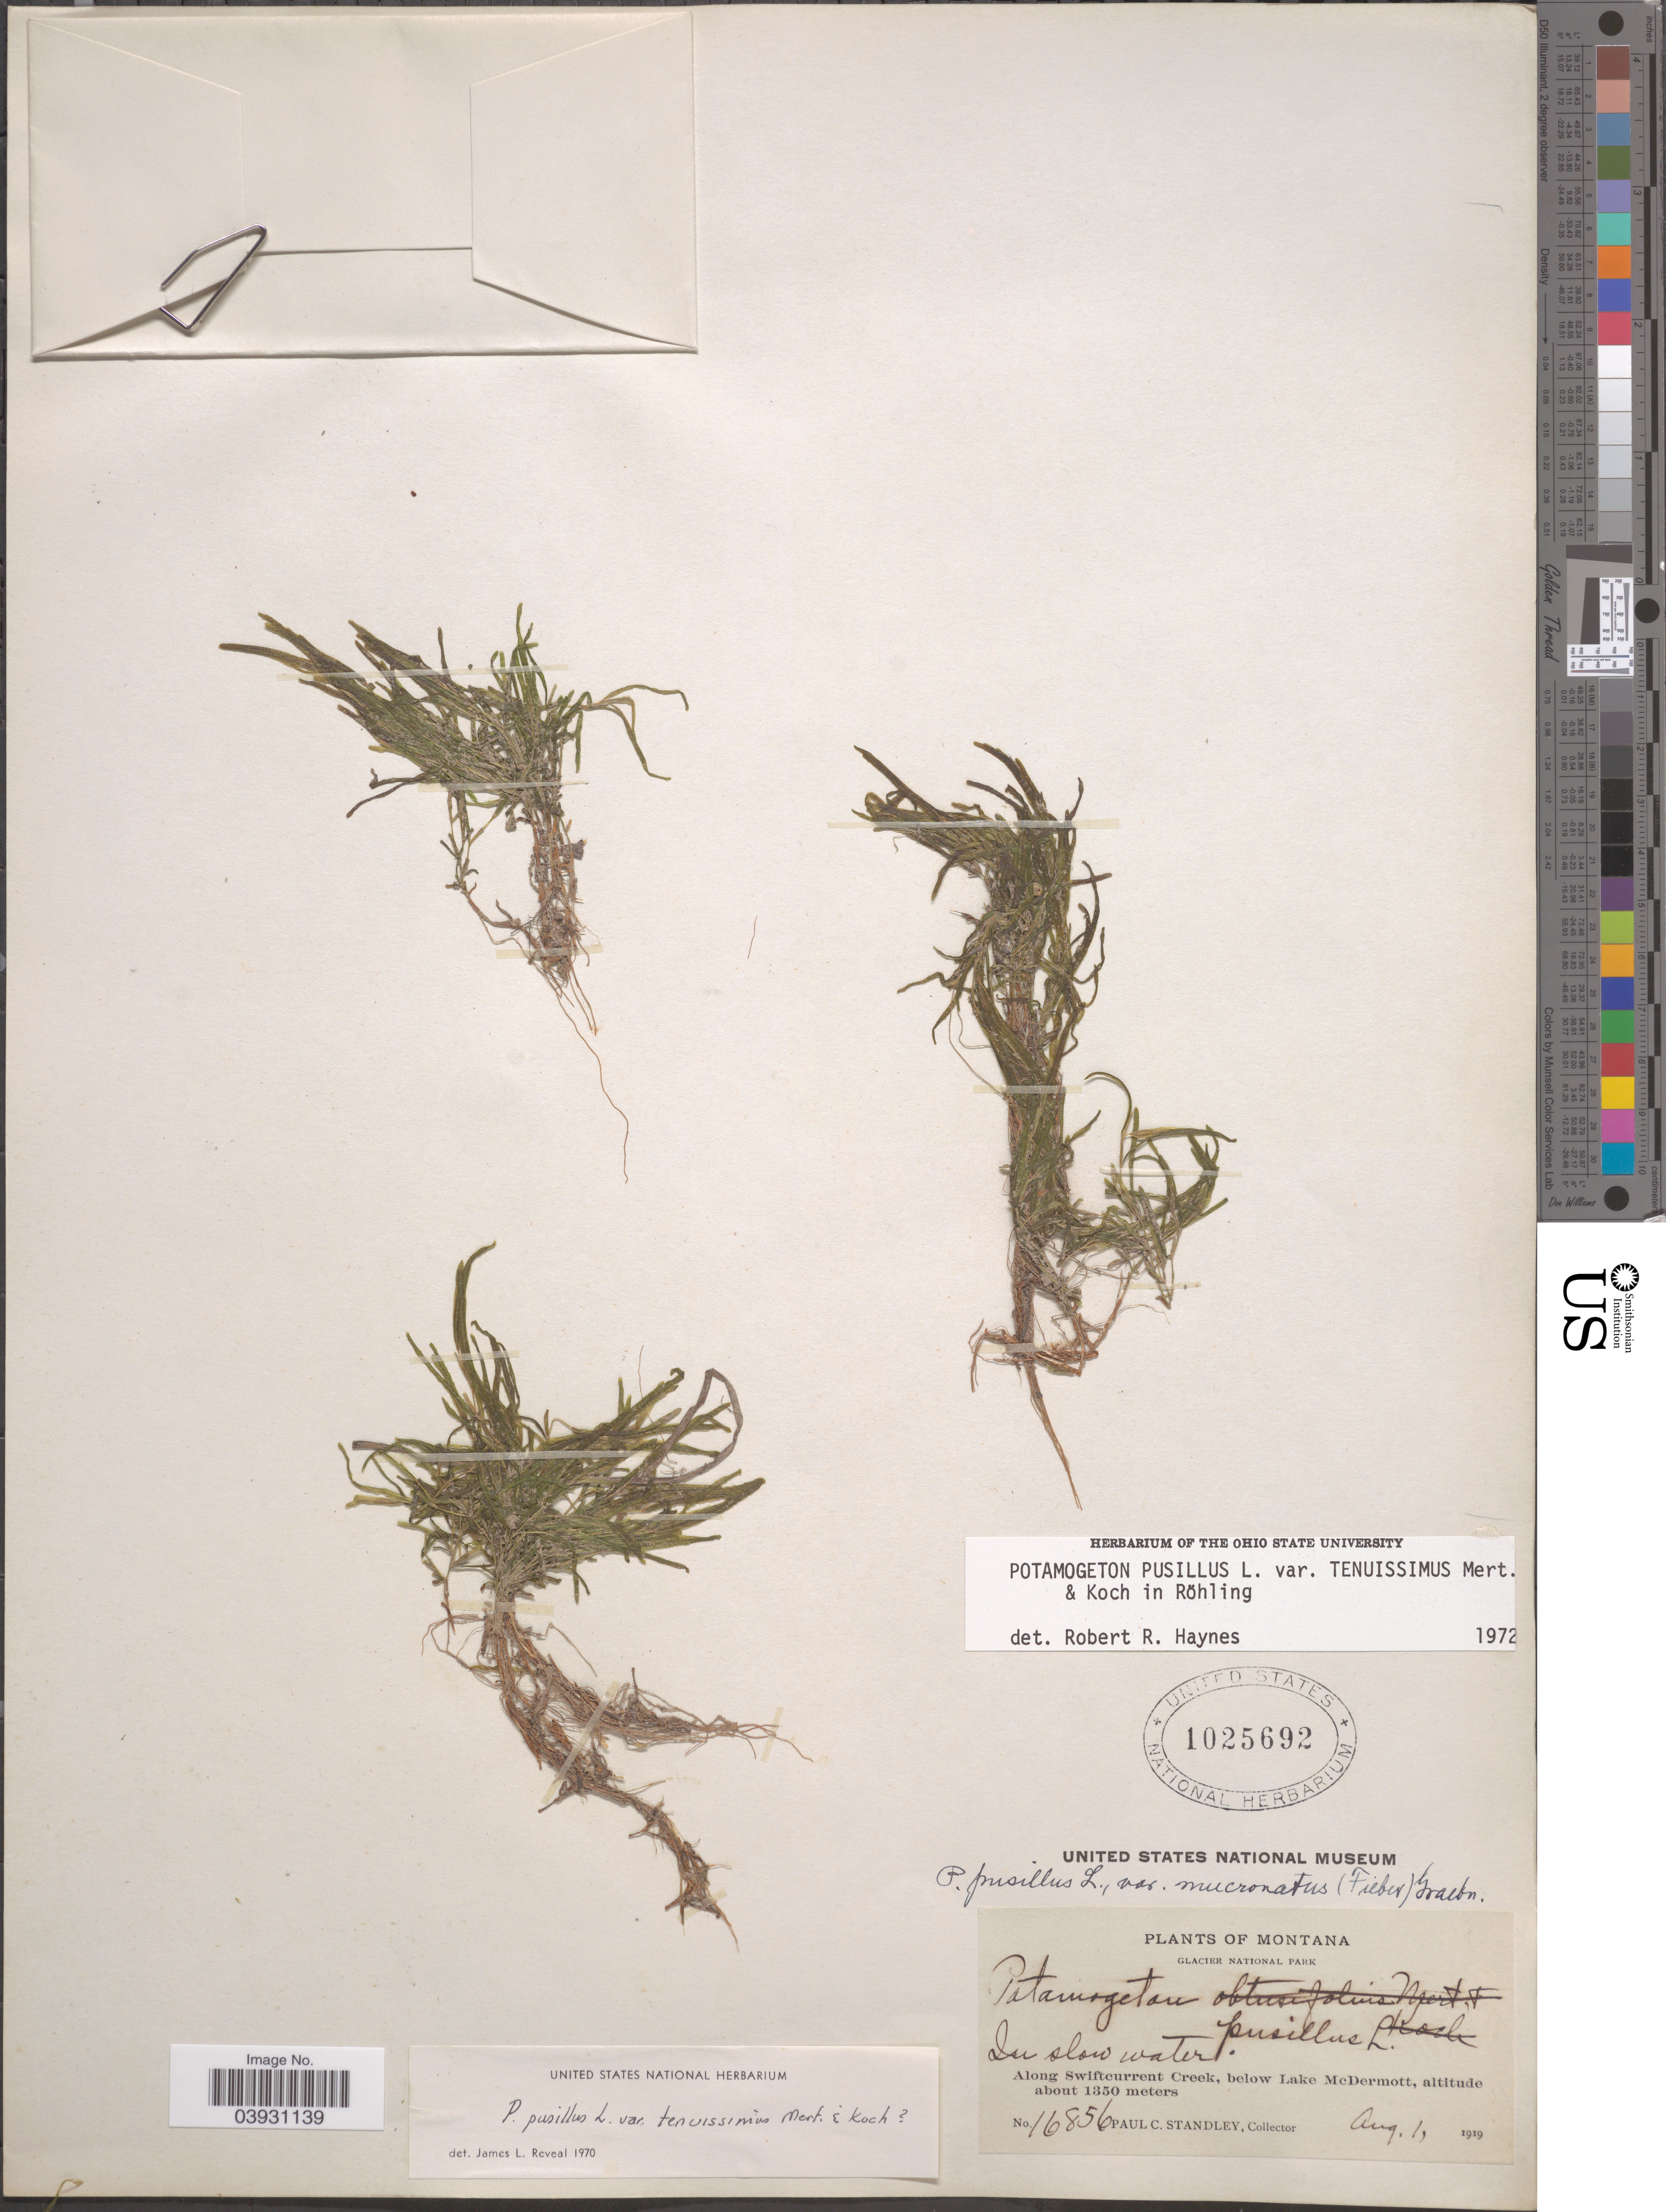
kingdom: Plantae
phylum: Tracheophyta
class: Liliopsida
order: Alismatales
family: Potamogetonaceae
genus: Potamogeton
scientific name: Potamogeton pusillus subsp. tenuissimus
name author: Mert. & W.D.J. Koch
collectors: P. C. Standley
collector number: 16856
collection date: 1919-08-01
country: United States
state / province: Montana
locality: Glacier National Park. Along Swiftcurrent Creek, below Lake McDermott.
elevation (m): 1350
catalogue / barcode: US 1025692